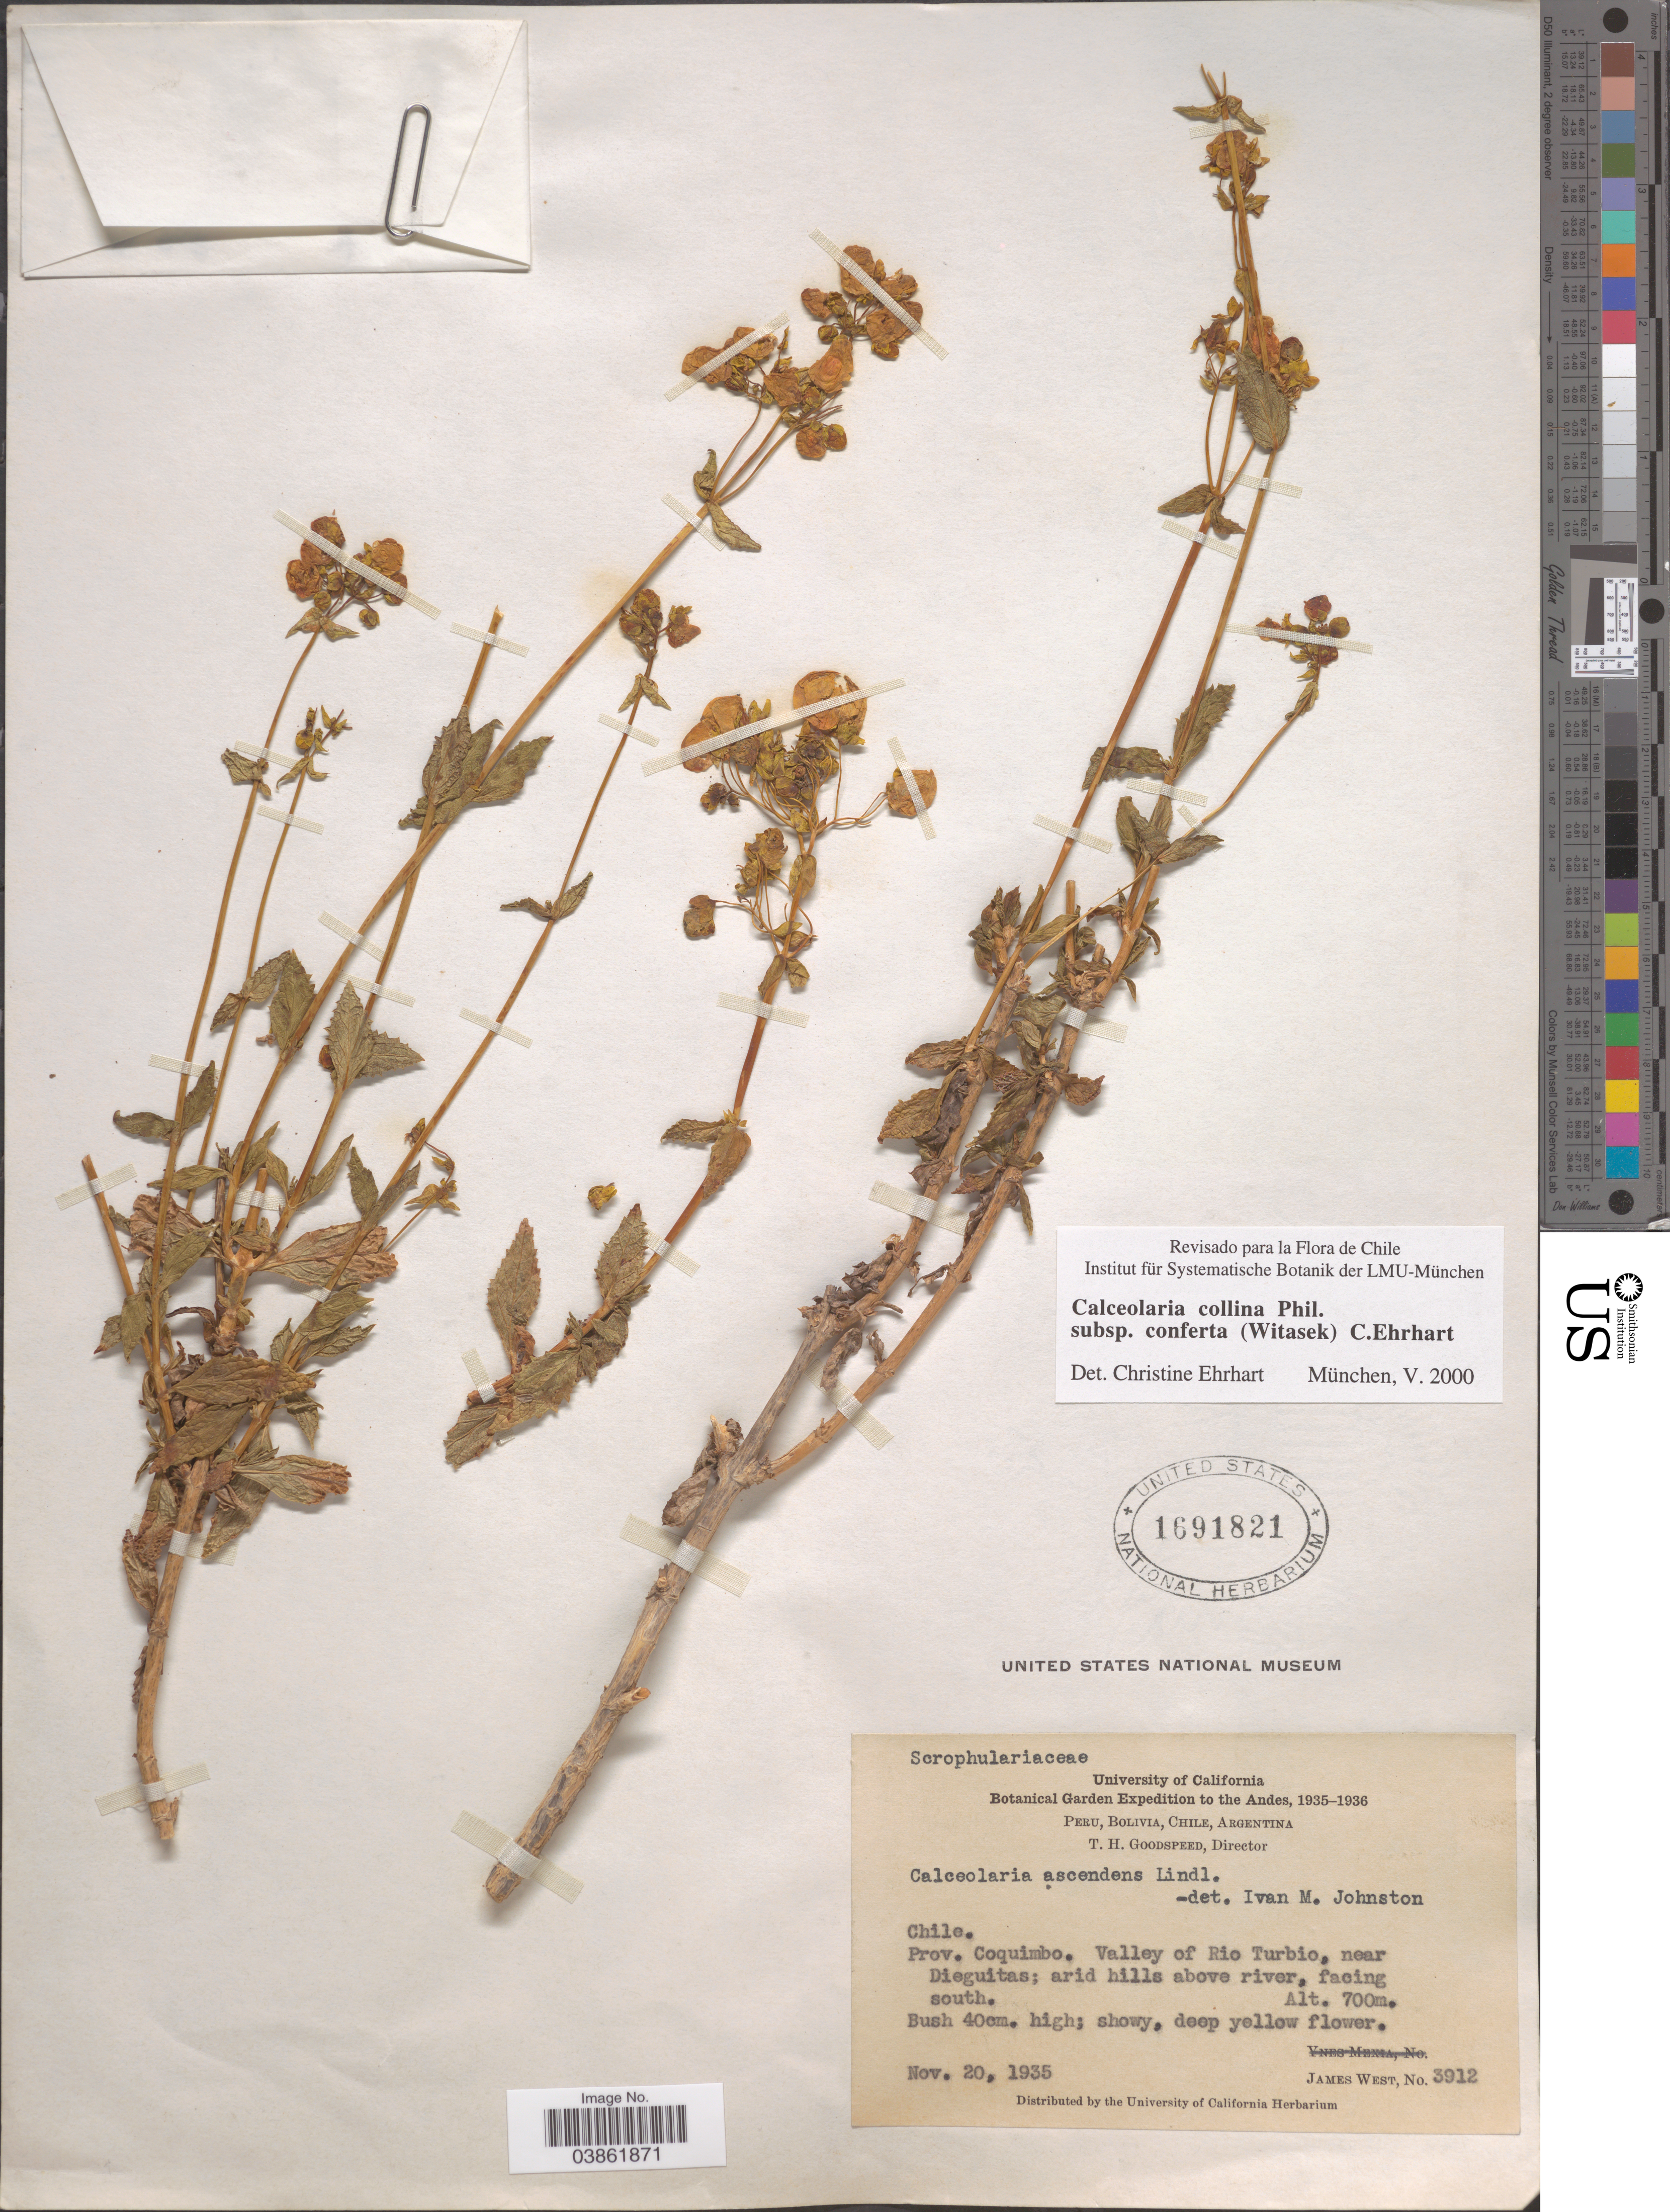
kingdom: Plantae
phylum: Tracheophyta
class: Magnoliopsida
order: Lamiales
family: Calceolariaceae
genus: Calceolaria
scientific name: Calceolaria collina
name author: Phil.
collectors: J. West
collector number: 3912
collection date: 1935-11-20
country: Chile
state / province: Coquimbo (IV)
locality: The Andes. Valley of Rio Turbio, near Dieguitas; arid hills above river, facing south.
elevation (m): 700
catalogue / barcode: US 1691821